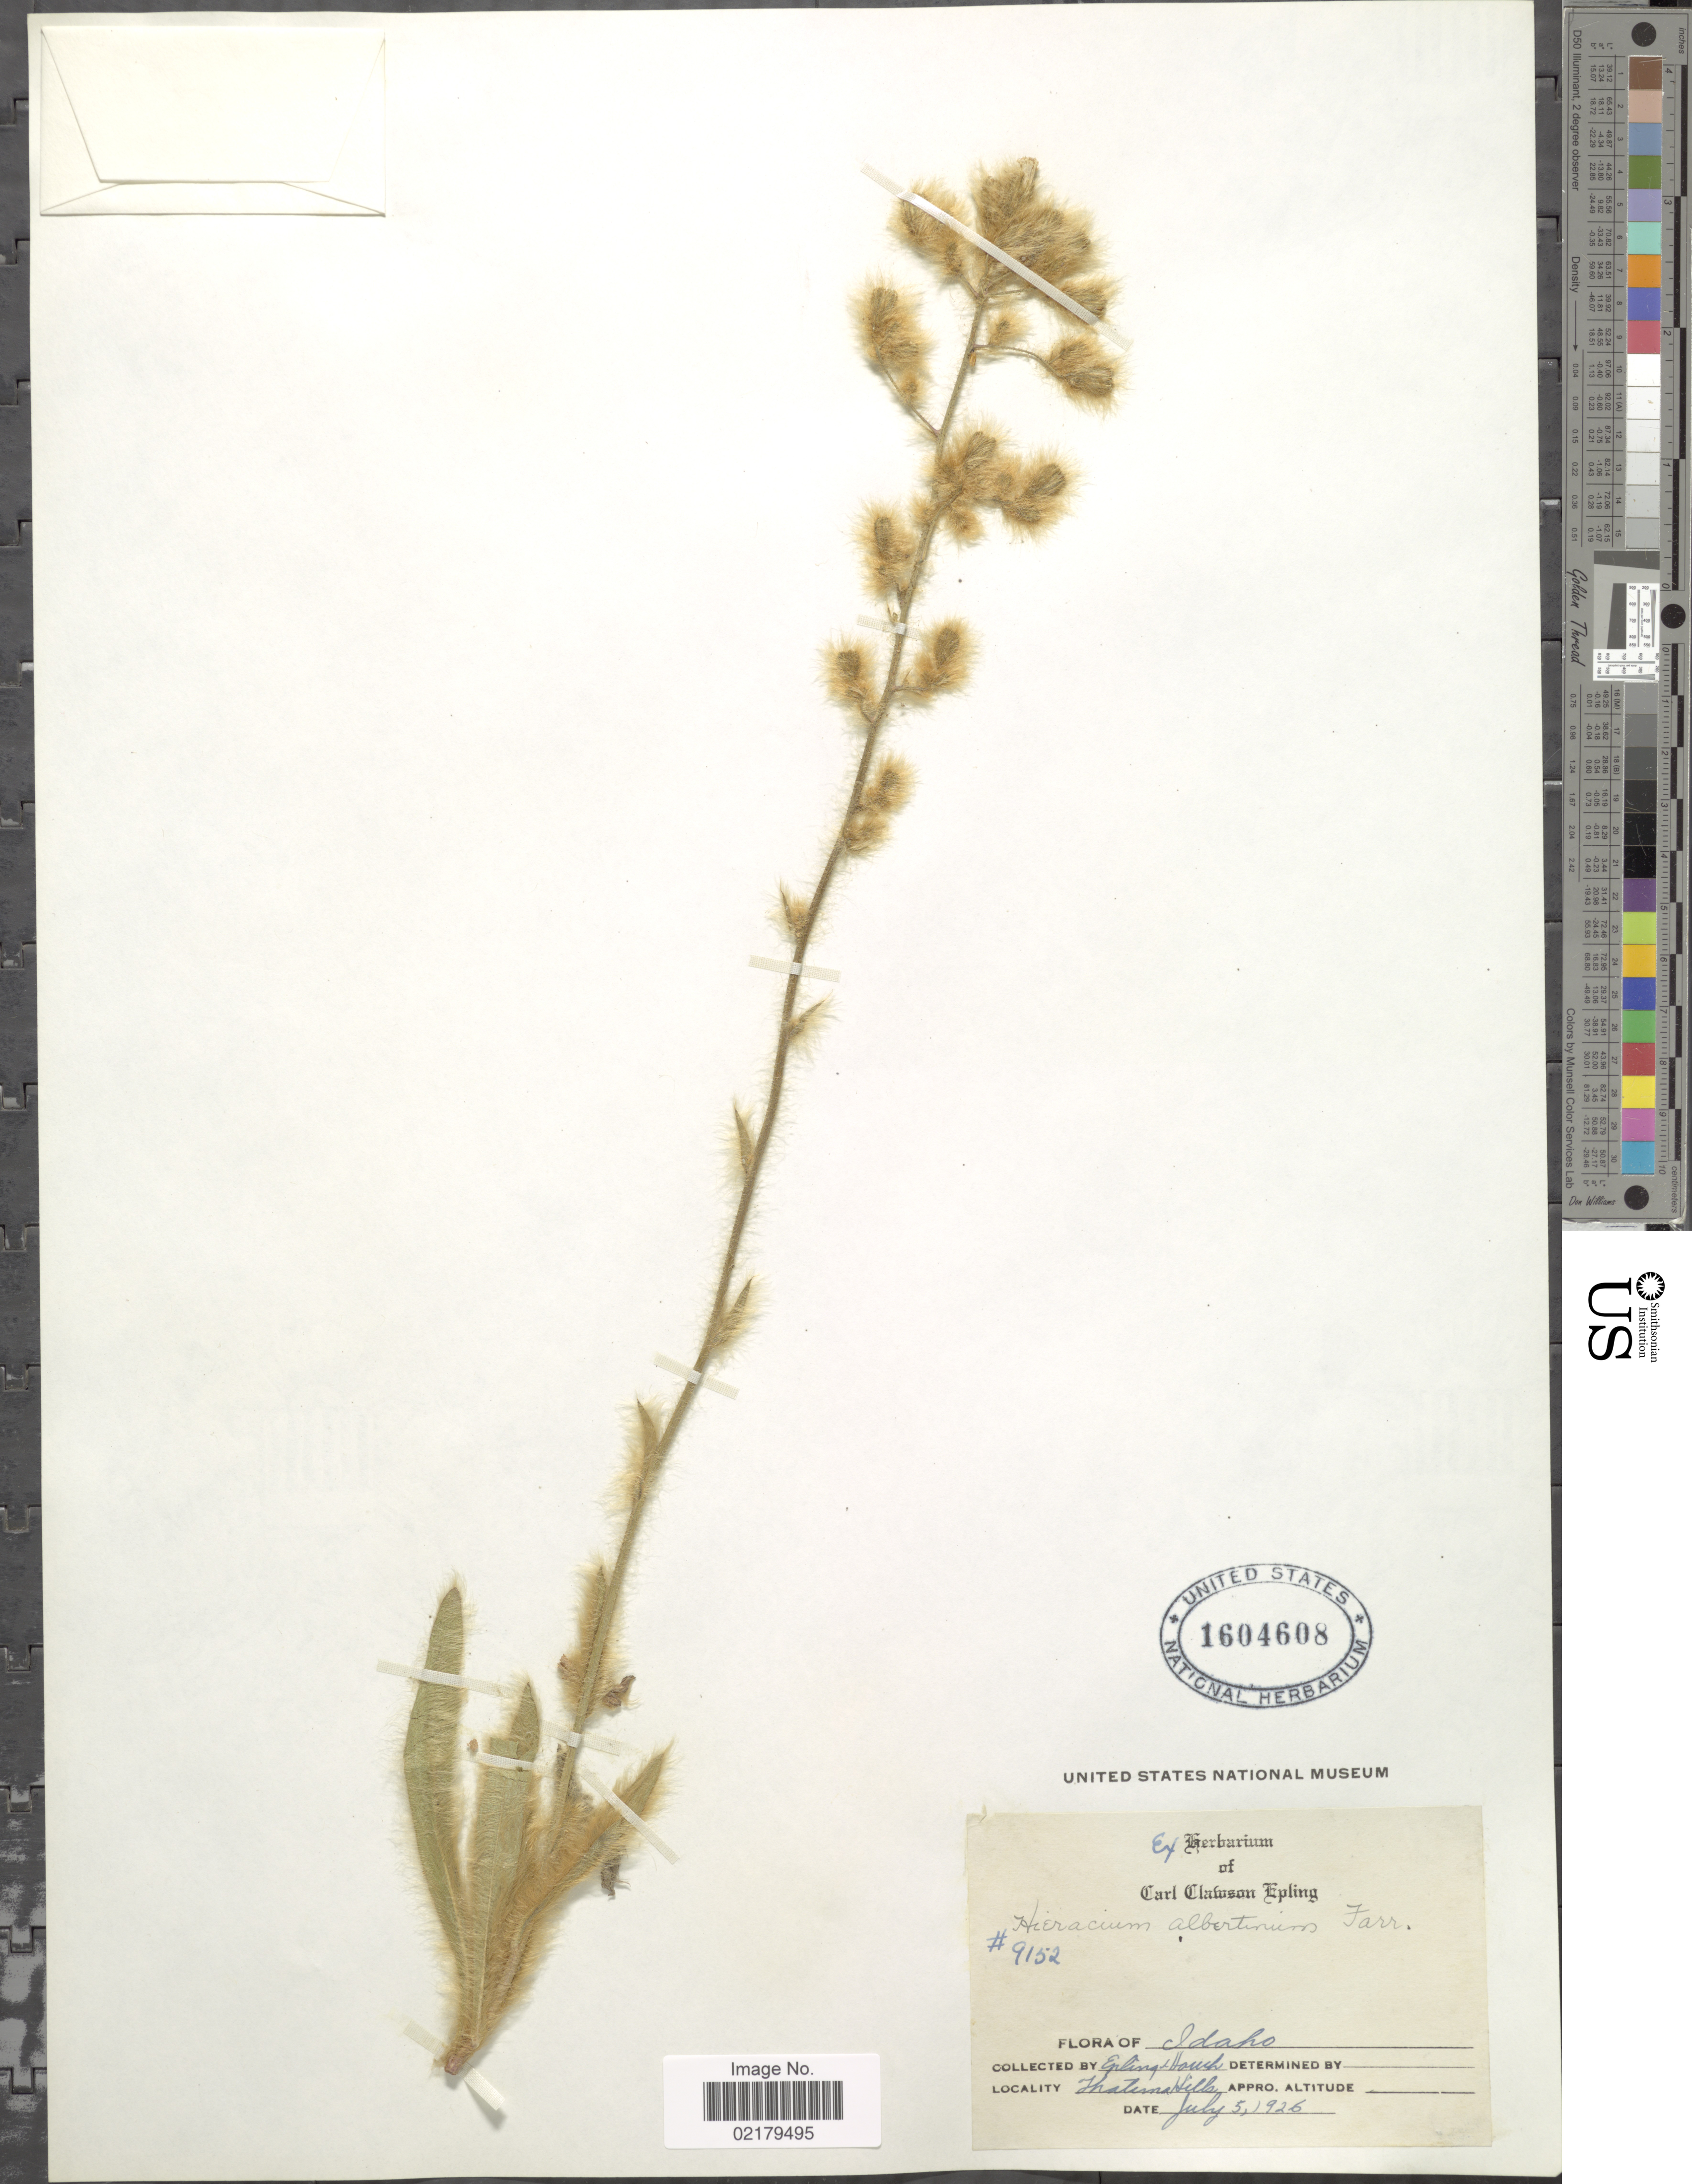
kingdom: Plantae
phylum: Tracheophyta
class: Magnoliopsida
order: Asterales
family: Asteraceae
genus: Hieracium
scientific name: Hieracium scouleri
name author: Hook.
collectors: C. C. Epling & -. Hauch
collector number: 9152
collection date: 1926-07-05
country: United States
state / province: Idaho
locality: Thatuna Hills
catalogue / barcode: US 1604608